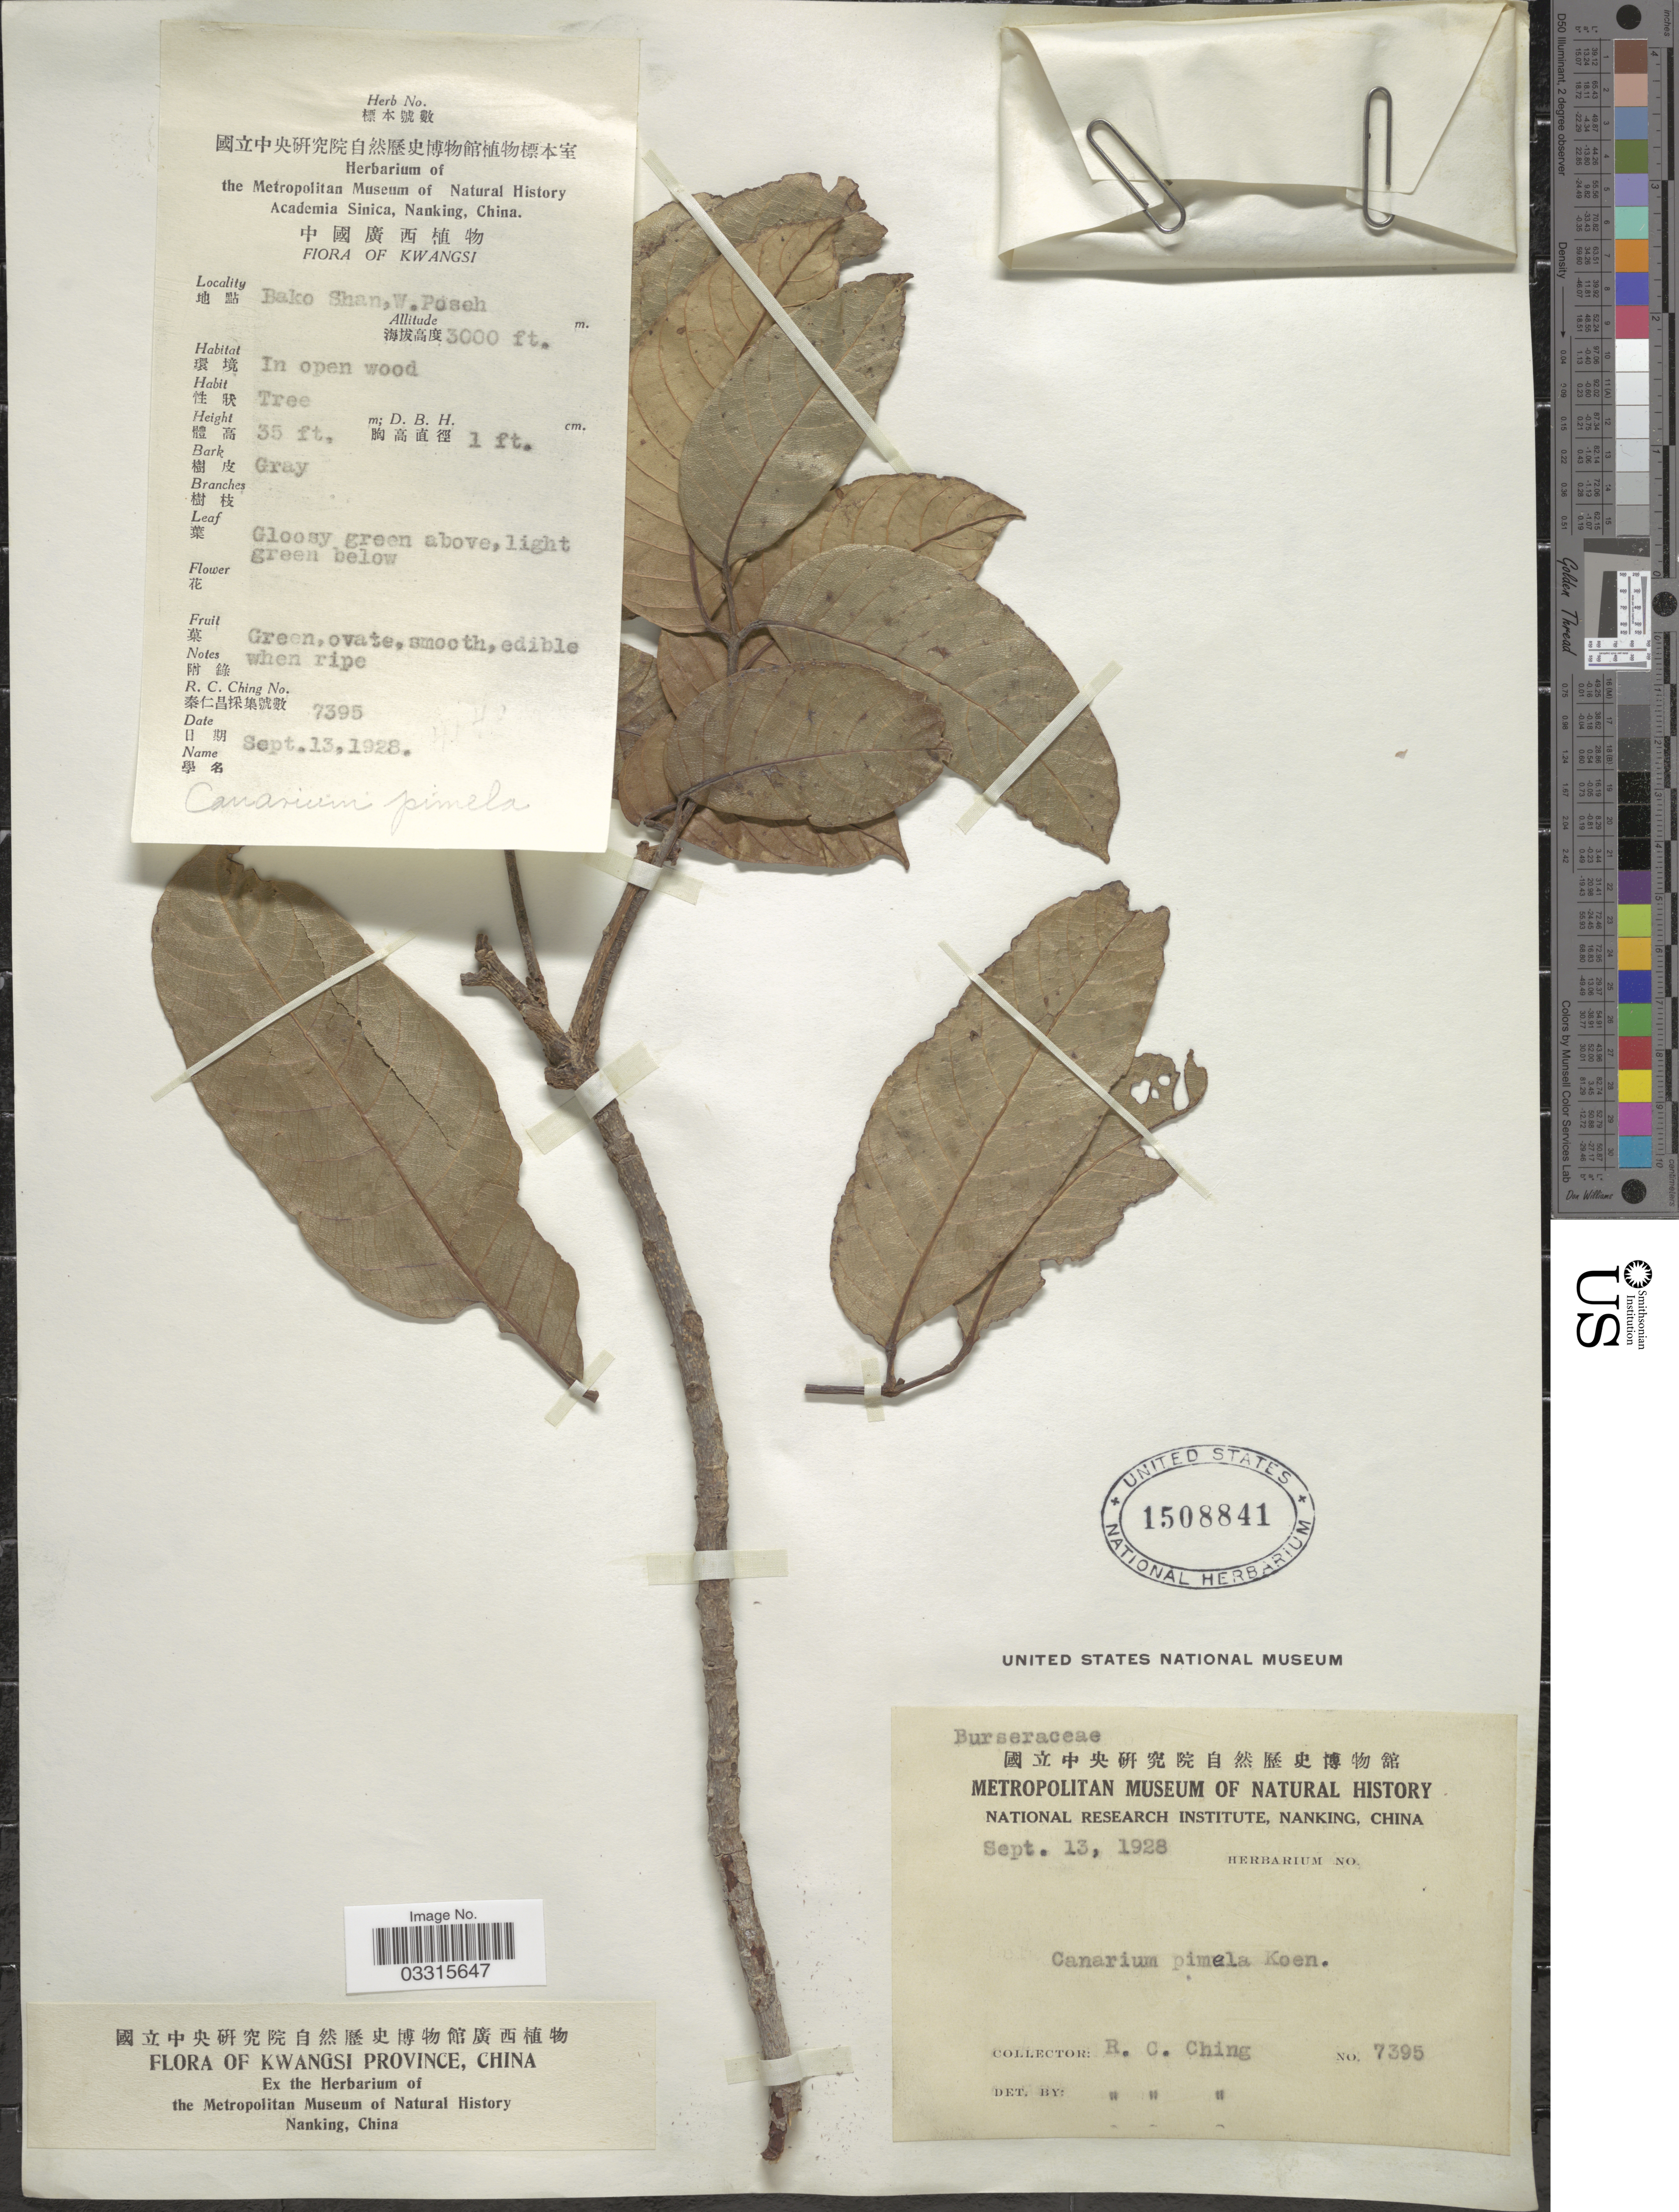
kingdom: Plantae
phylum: Tracheophyta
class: Magnoliopsida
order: Sapindales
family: Burseraceae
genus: Canarium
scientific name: Canarium pimela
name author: K.D. Koenig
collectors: R. C. Ching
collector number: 7395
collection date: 1928-09-13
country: China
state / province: Guangxi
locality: Kwangsi. Bako Shan, W. Poseh.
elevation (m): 914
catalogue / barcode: US 1508841